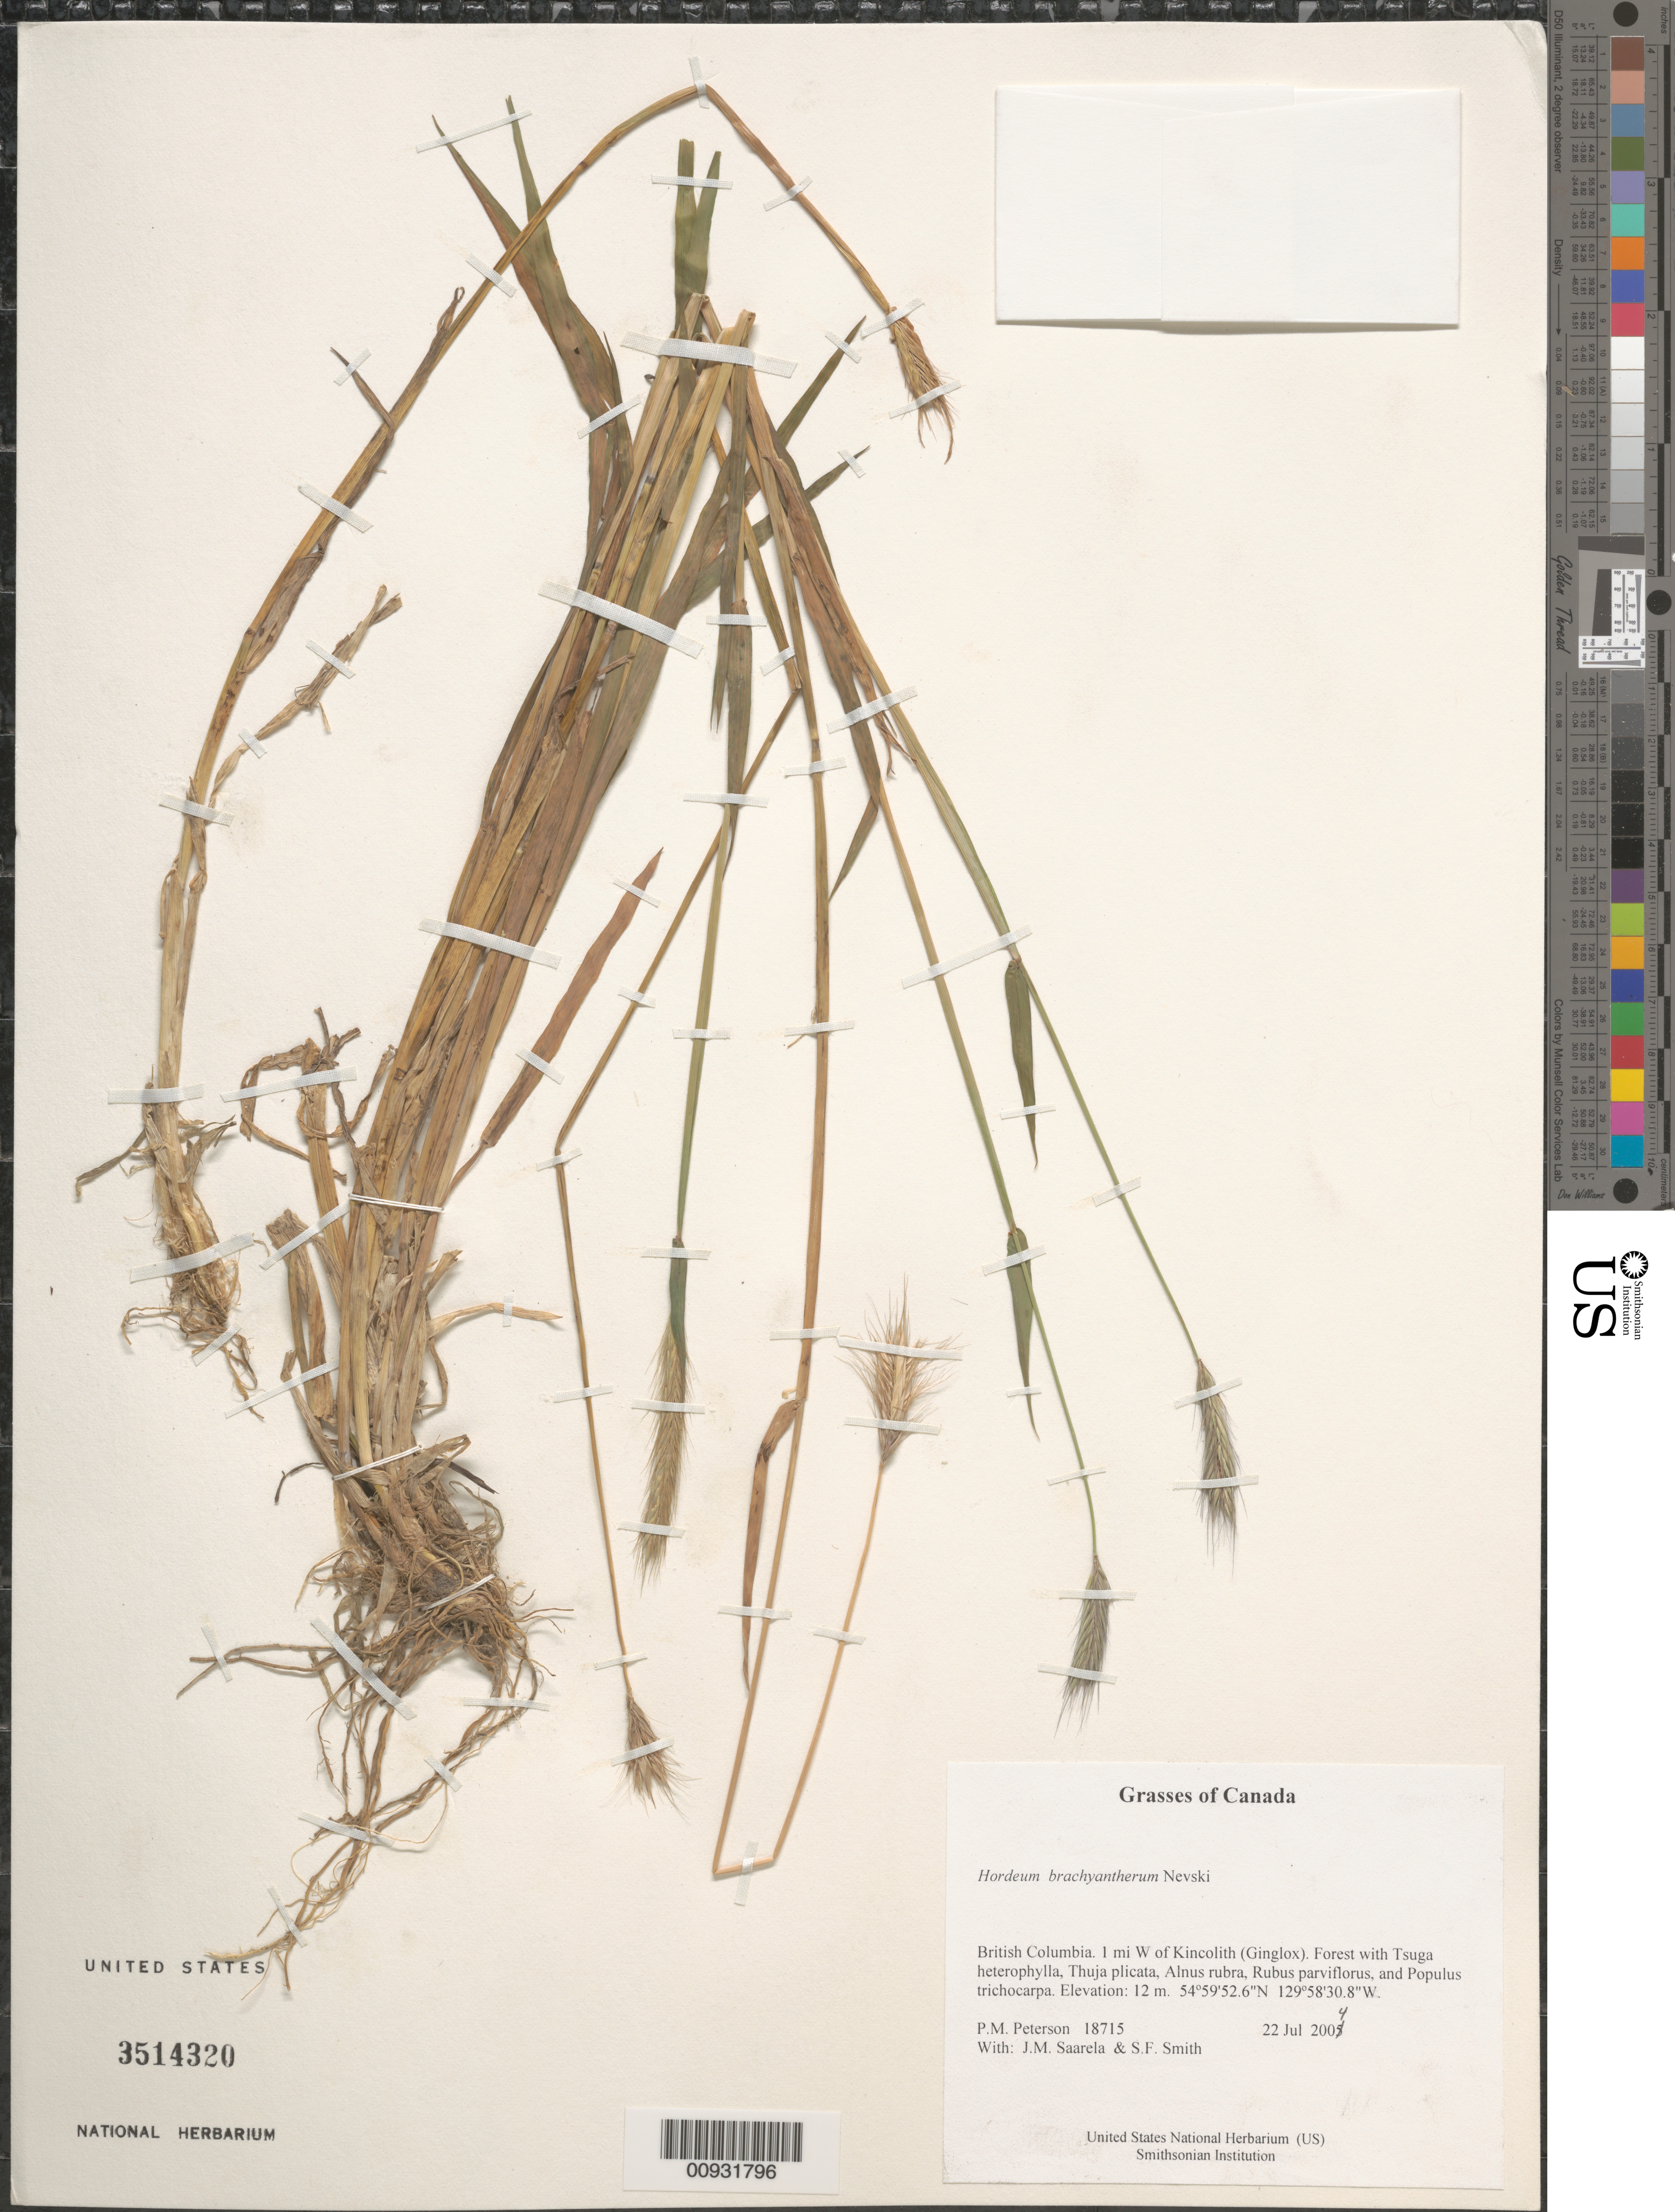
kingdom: Plantae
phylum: Tracheophyta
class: Liliopsida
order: Poales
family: Poaceae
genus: Hordeum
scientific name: Hordeum brachyantherum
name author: Nevski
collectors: P. M. Peterson, J. Saarela & S.F. Smith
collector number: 18715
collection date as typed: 22 Jul 2004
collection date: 2004-07-22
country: Canada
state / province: British Columbia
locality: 1 mi W of Kincolith (Ginglox). Forest with Tsuga heterophylla, Thuja plicata, Alnus rubra, Rubus parviflorus, and Populus trichocarpa.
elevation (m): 12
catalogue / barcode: US 3514320